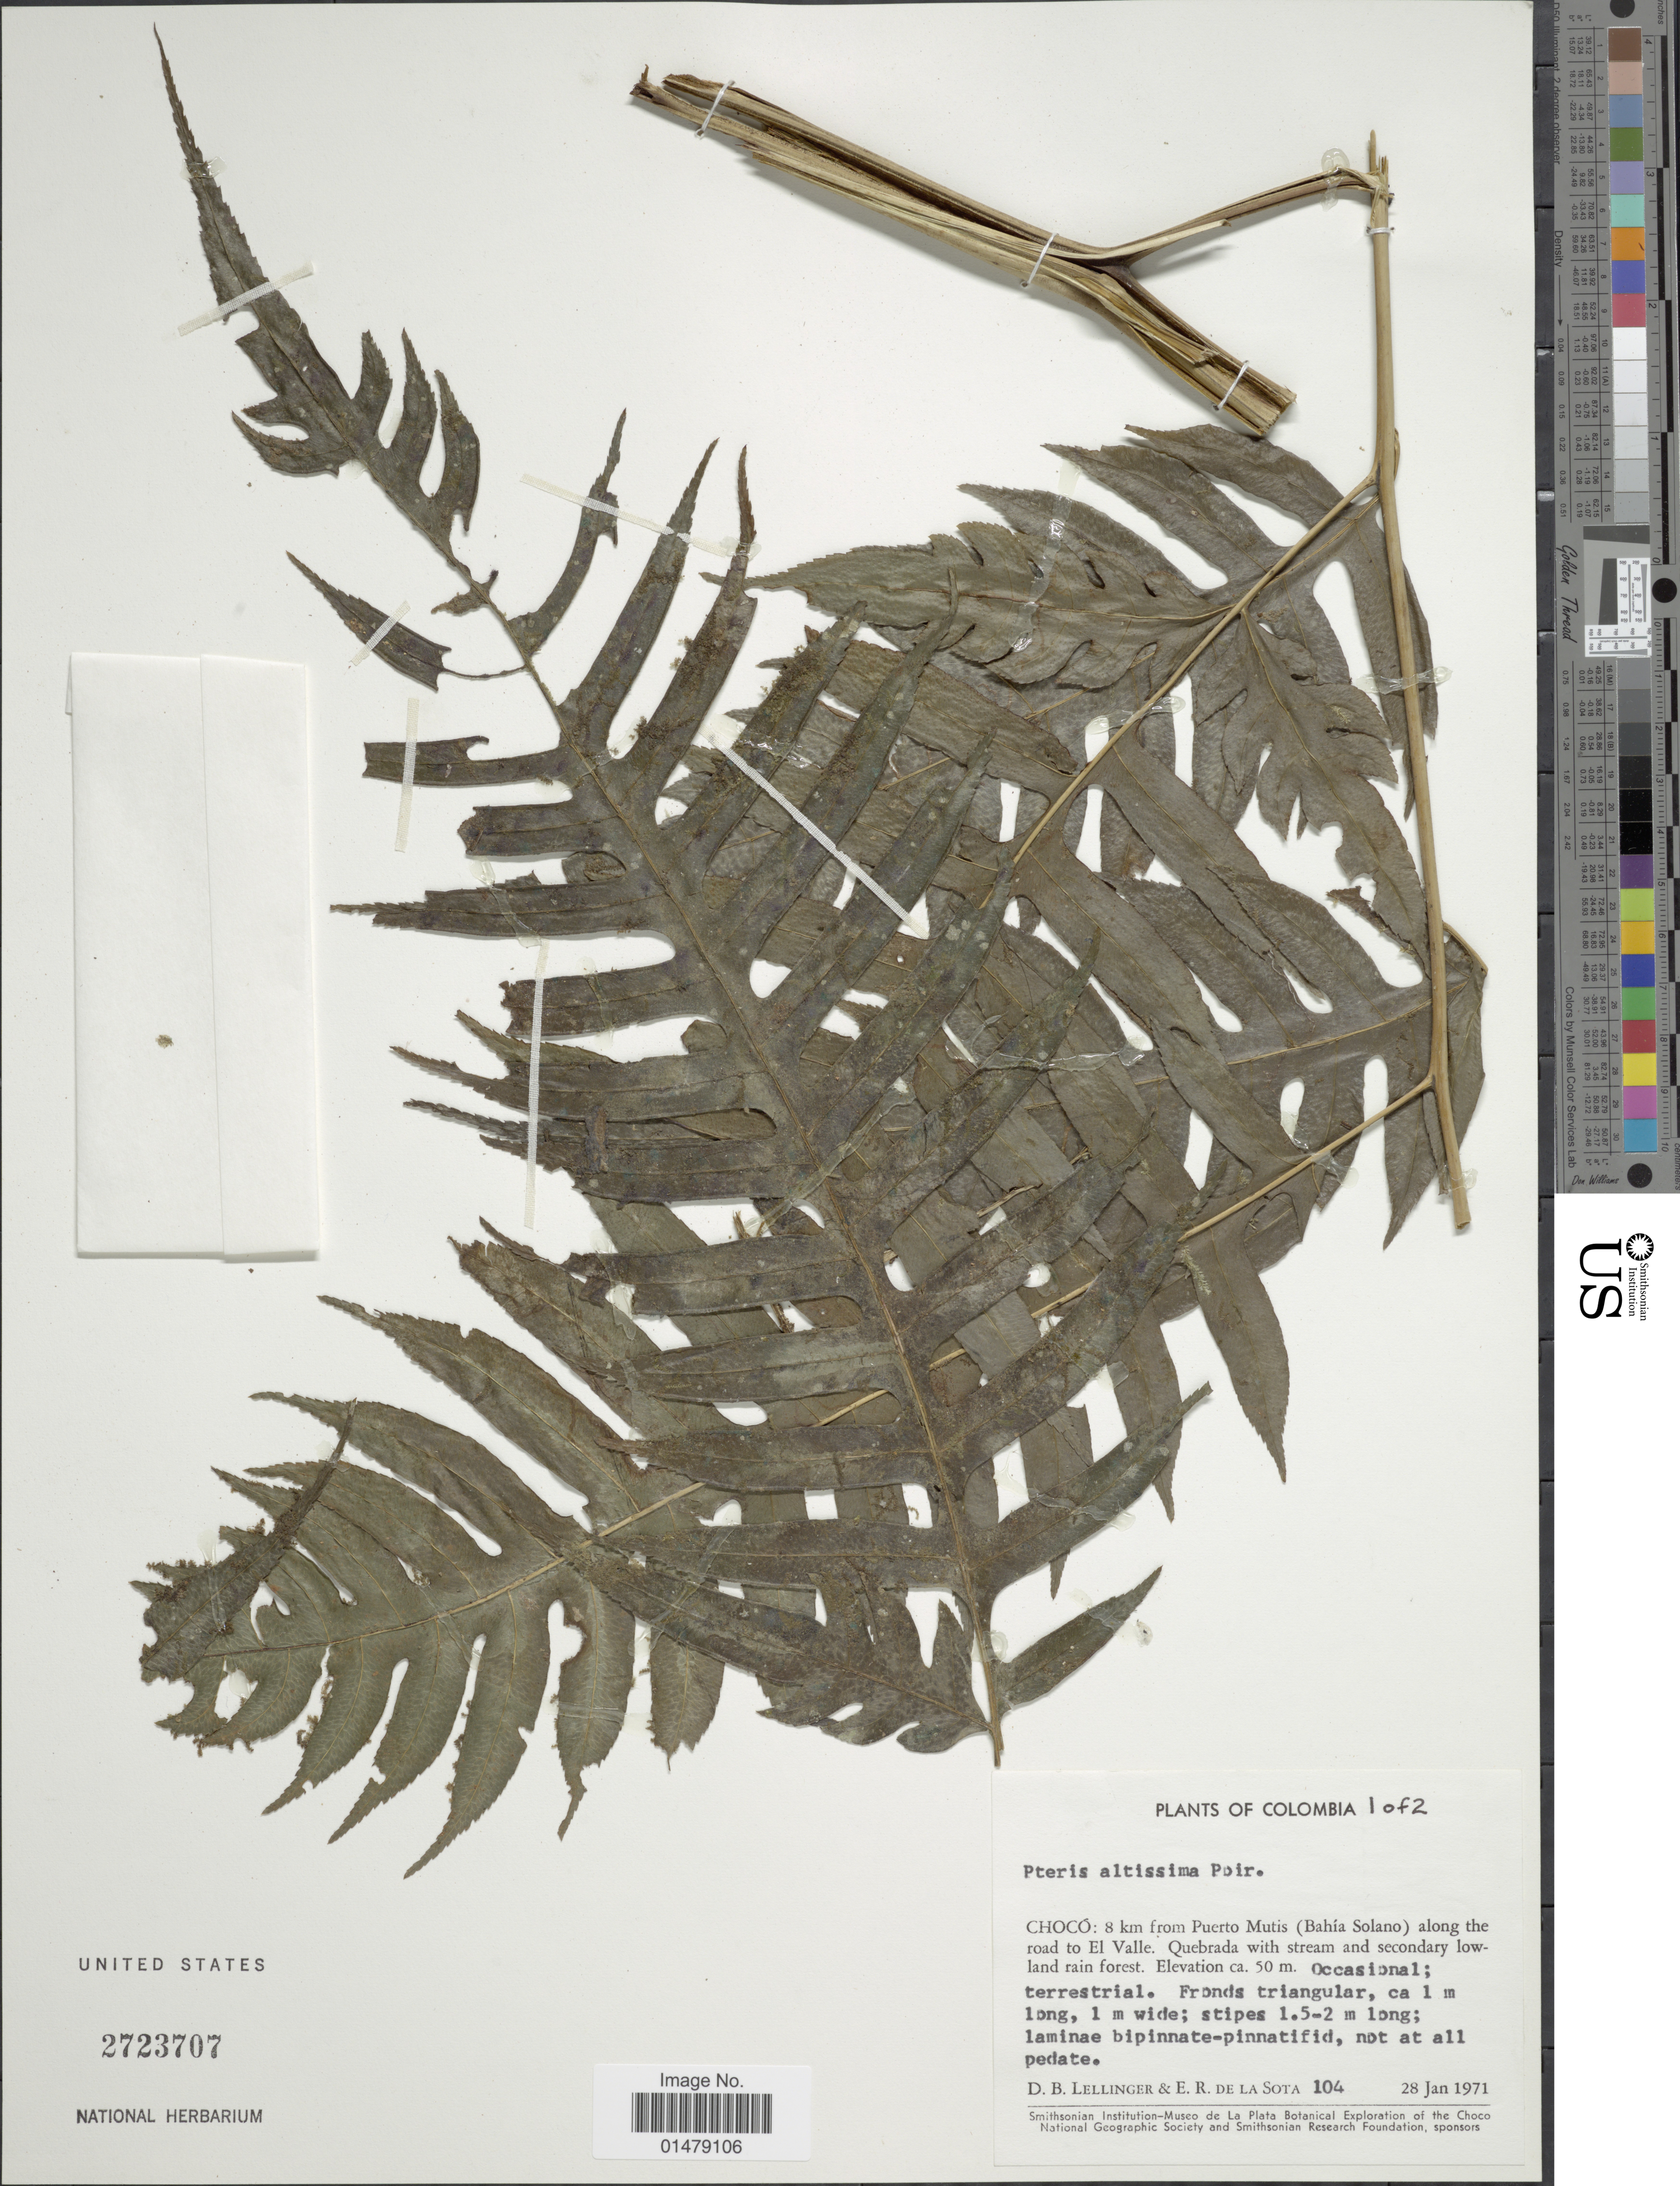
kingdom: Plantae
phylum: Tracheophyta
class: Polypodiopsida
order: Polypodiales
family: Pteridaceae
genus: Pteris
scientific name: Pteris altissima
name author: Poir.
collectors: D. B. Lellinger & E. R. de la Sota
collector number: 104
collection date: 1971-01-28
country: Colombia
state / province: Chocó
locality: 8 km from Puerto Mutis (Bahia Solano) along the road to El Valle.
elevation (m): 50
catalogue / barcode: US 2723707